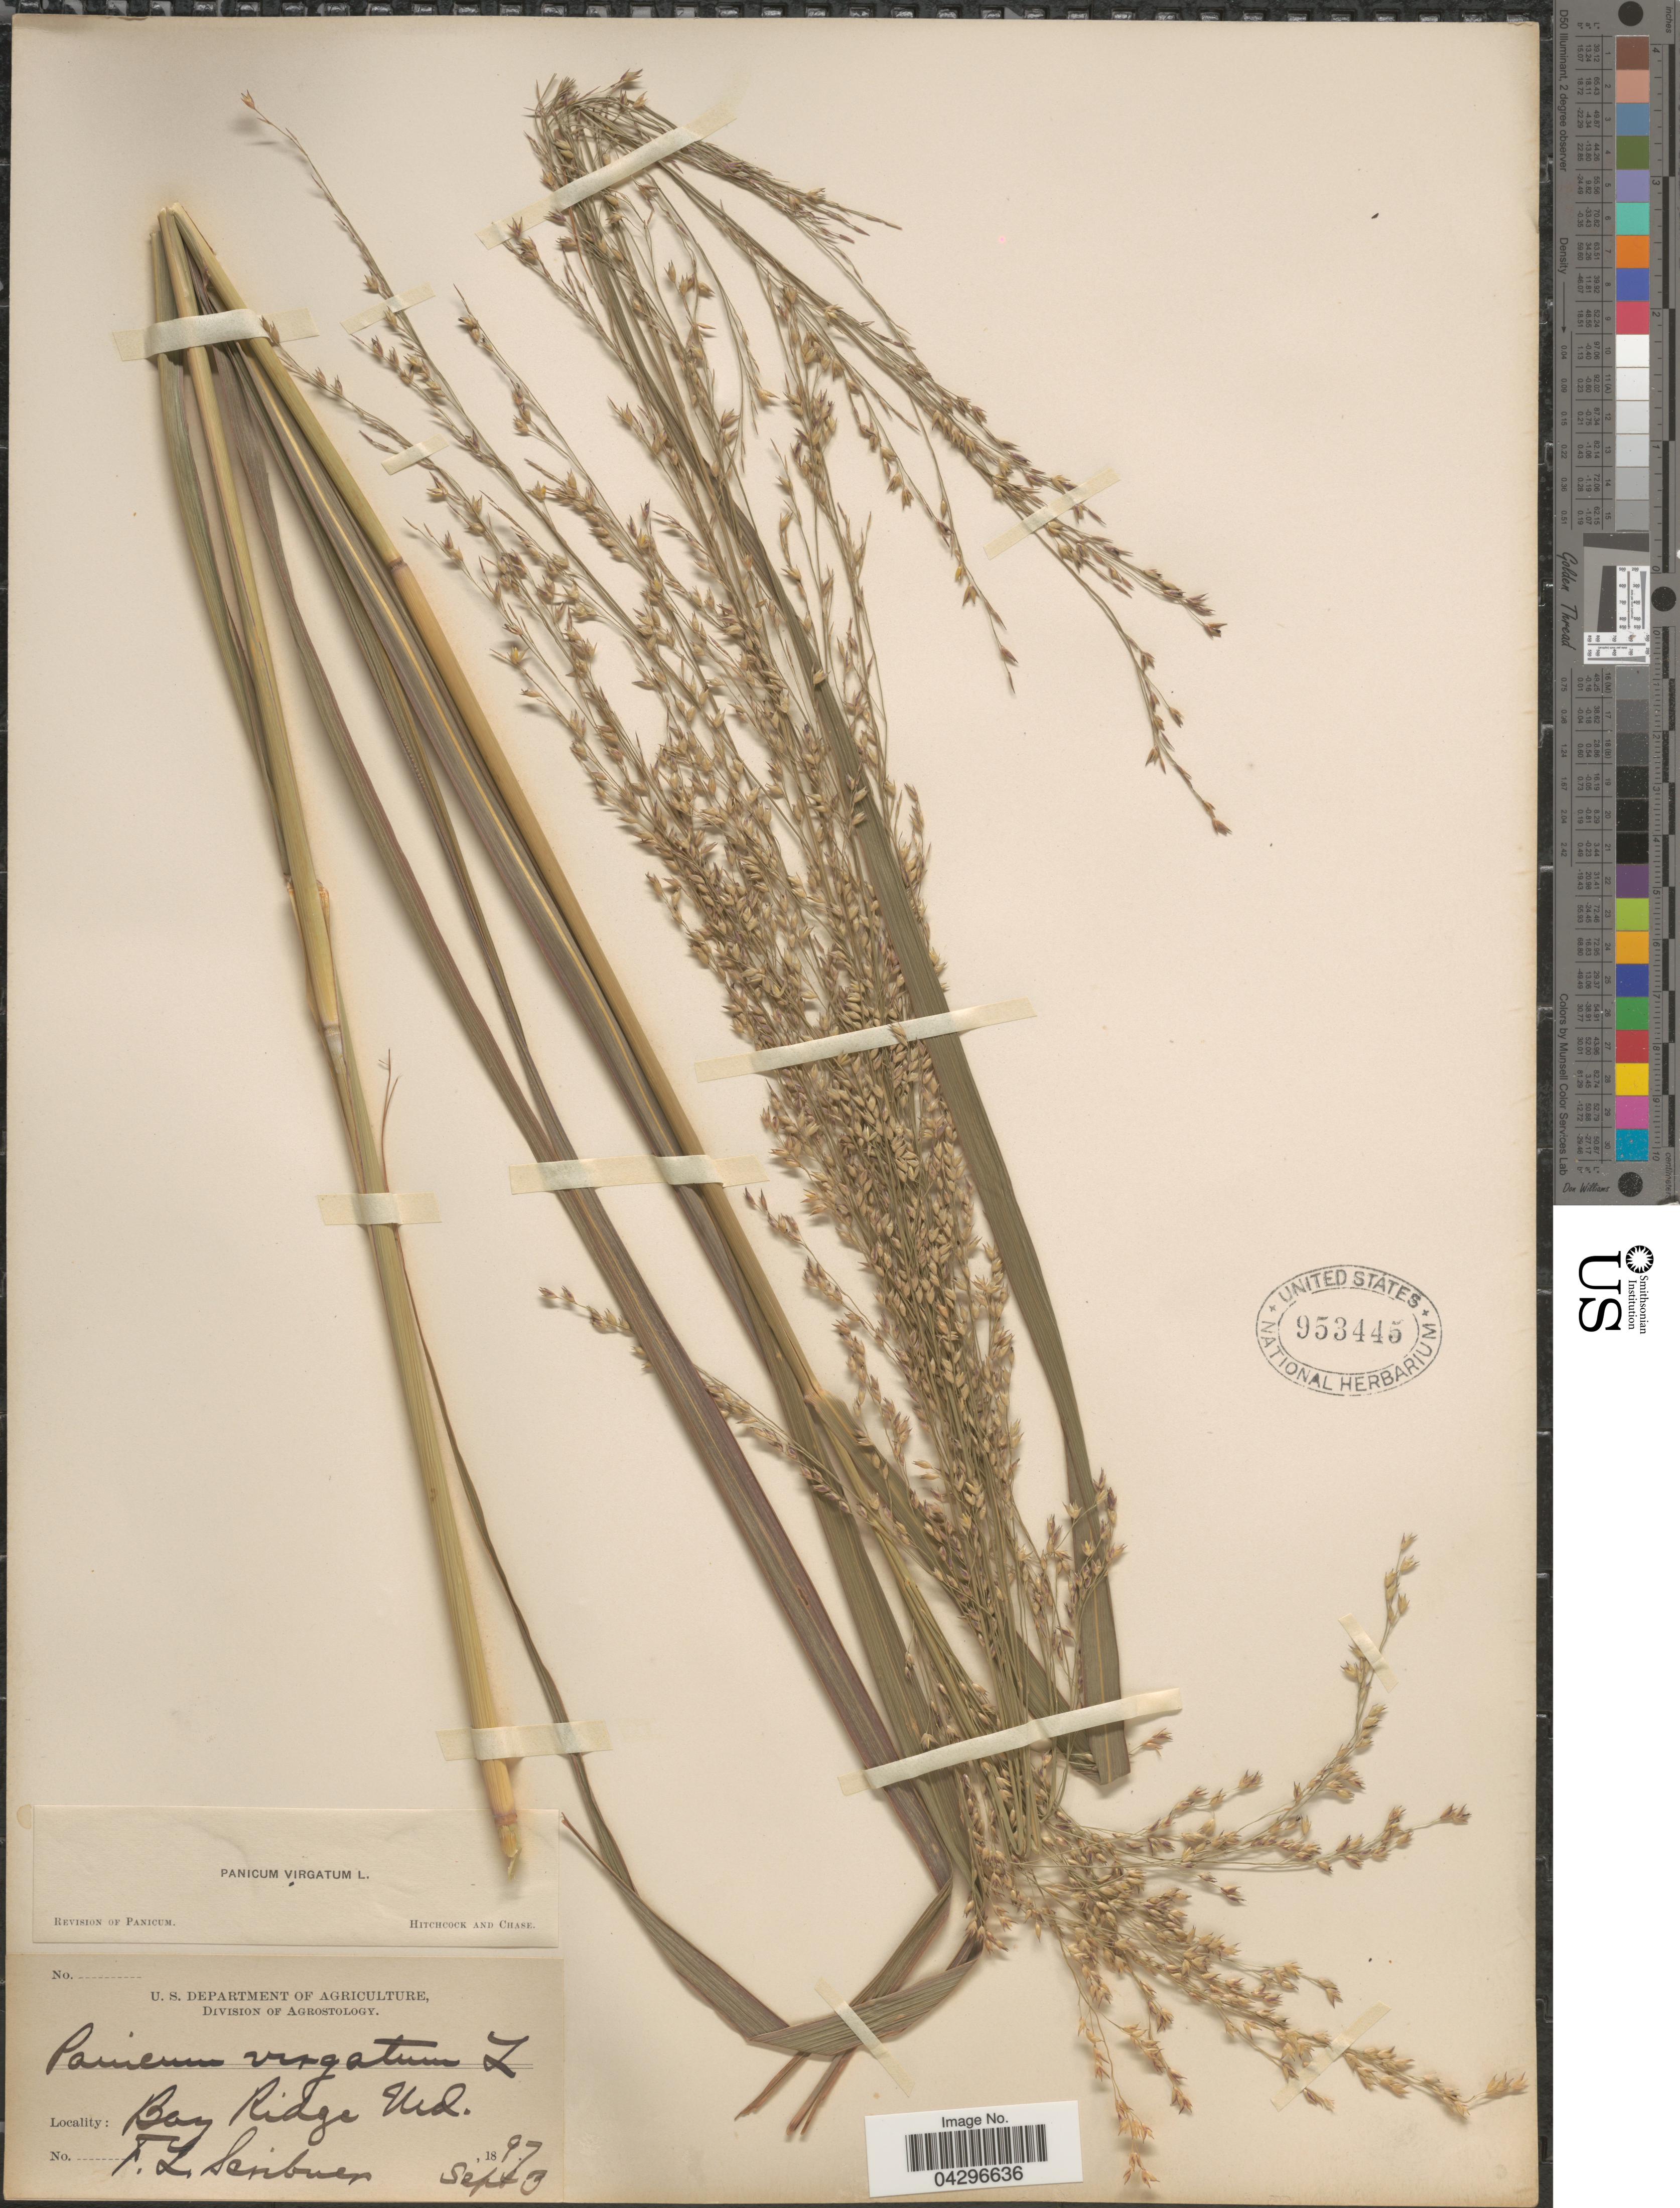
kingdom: Plantae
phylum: Tracheophyta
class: Liliopsida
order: Poales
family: Poaceae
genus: Panicum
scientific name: Panicum virgatum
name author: L.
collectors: F. L. Scribner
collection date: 1897-09-03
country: United States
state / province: Maryland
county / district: Anne Arundel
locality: Bay Ridge.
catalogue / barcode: US 953445